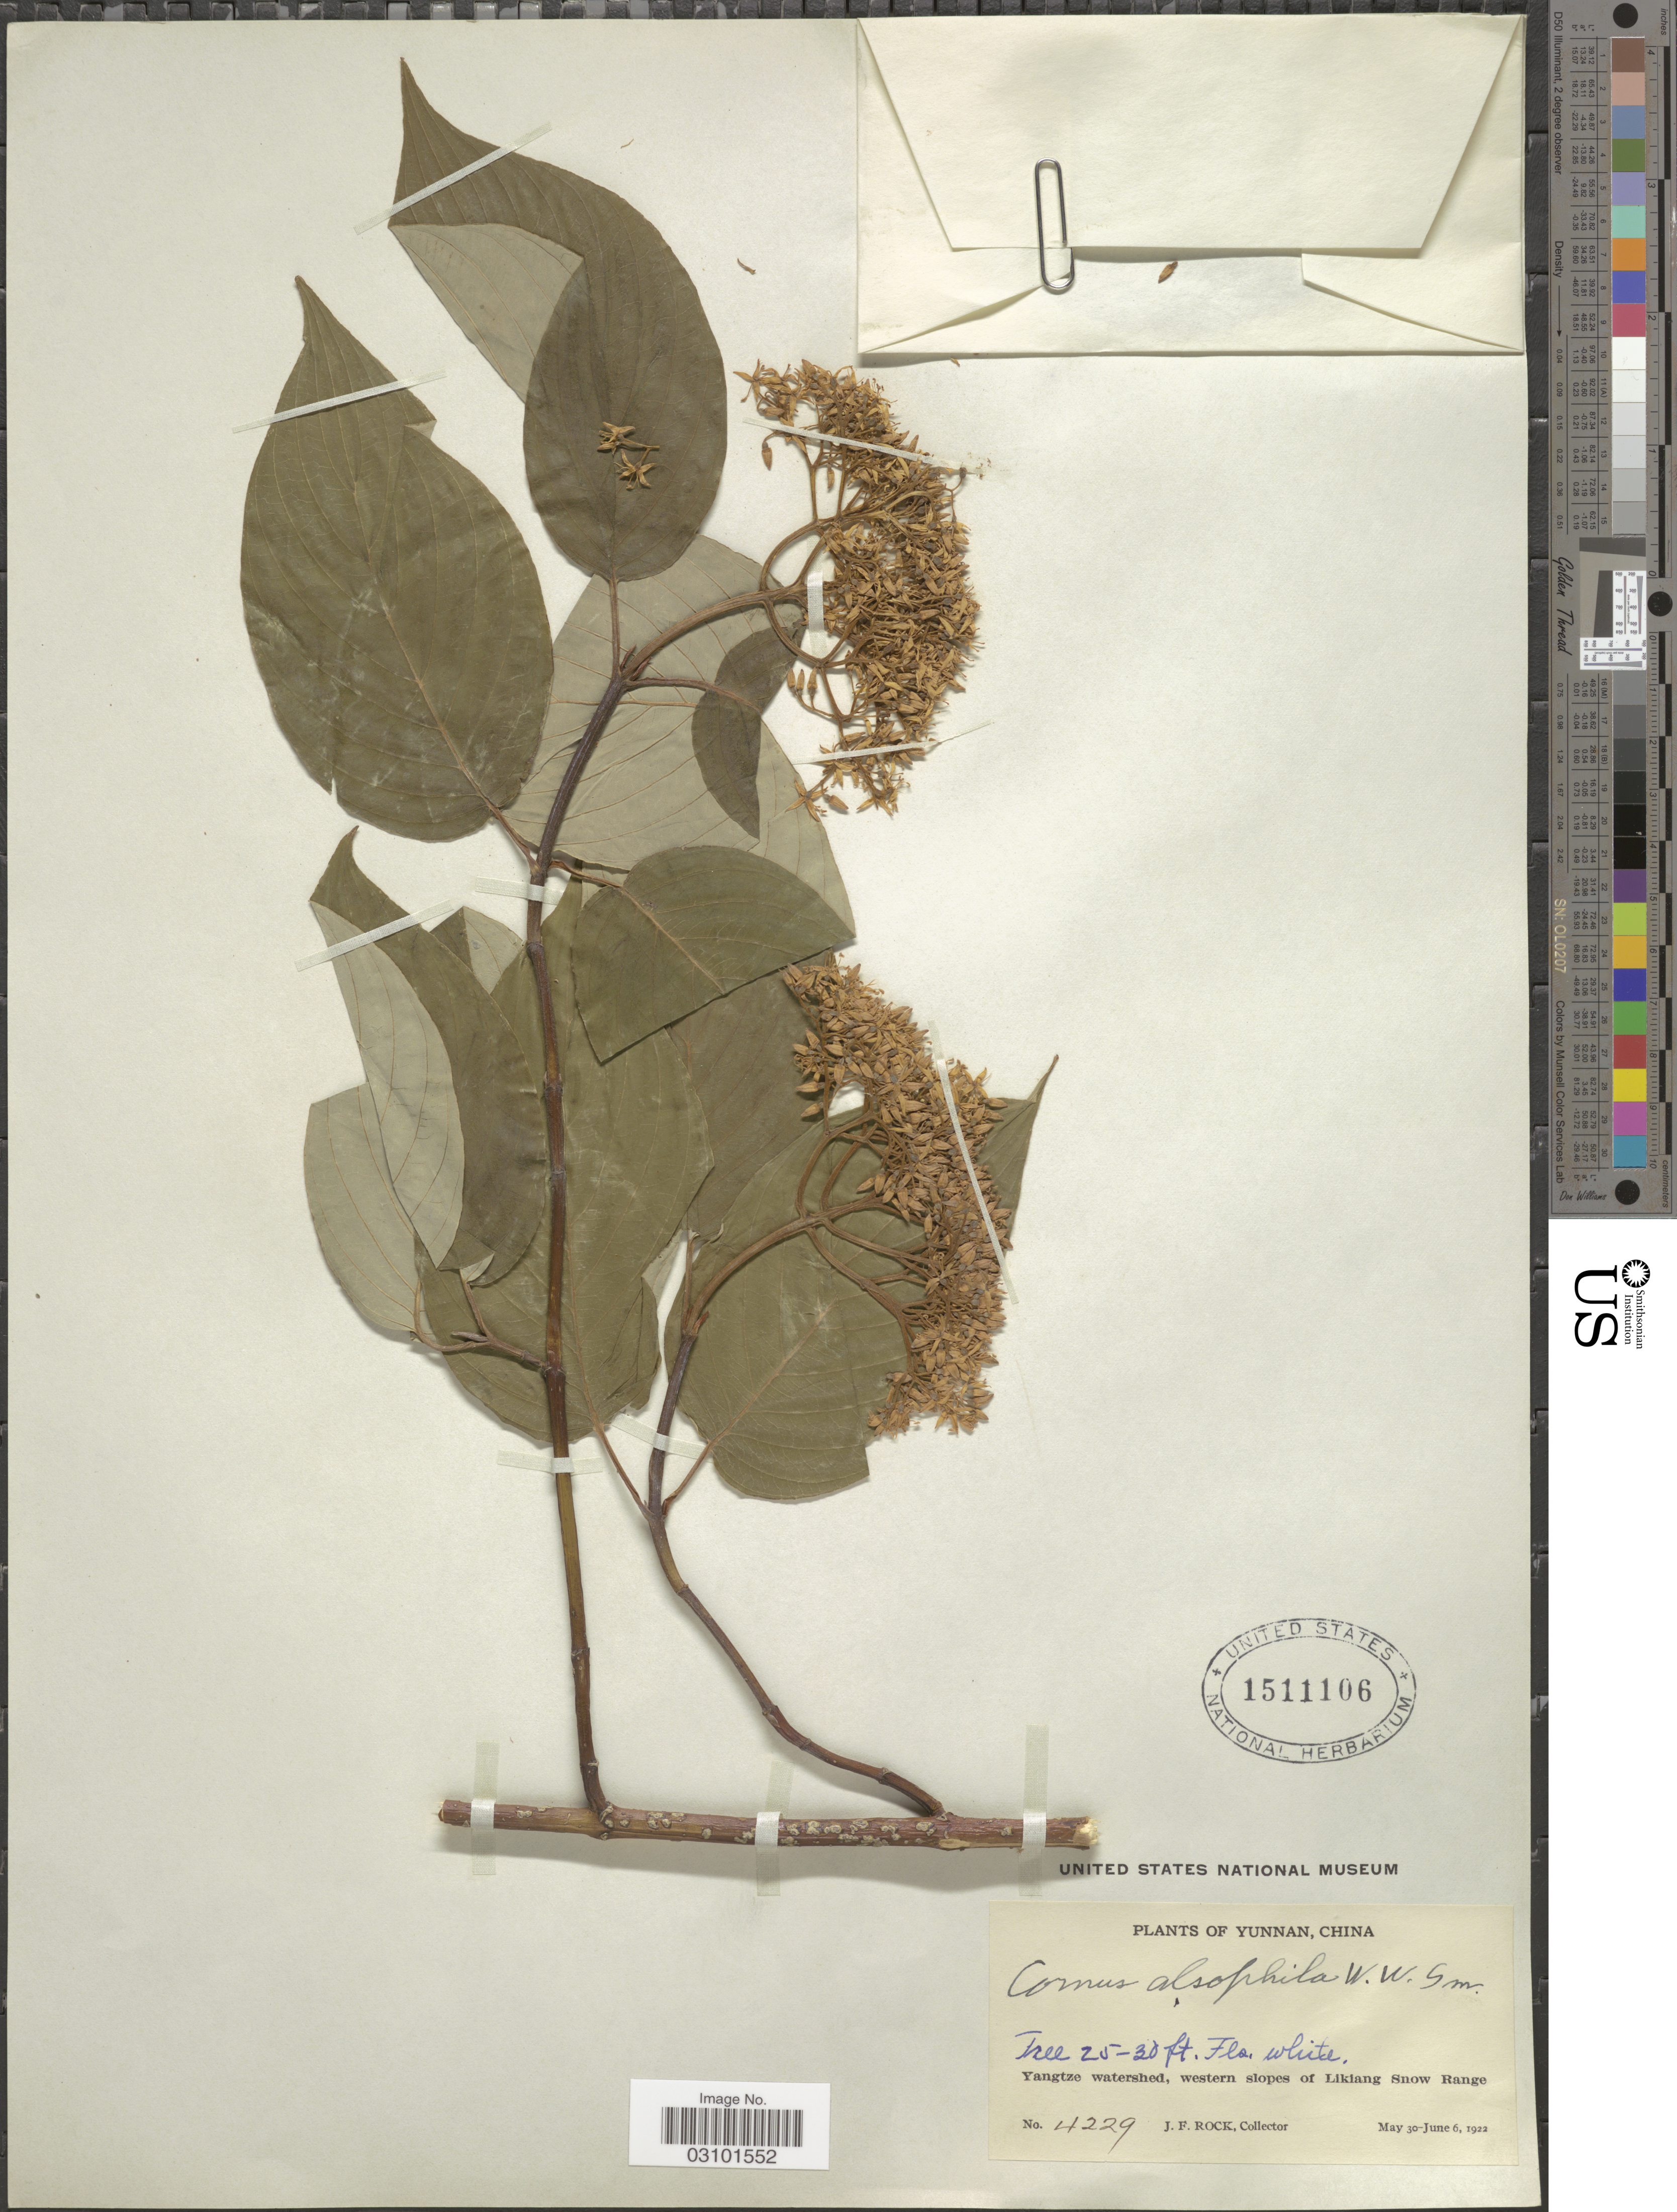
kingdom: Plantae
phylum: Tracheophyta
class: Magnoliopsida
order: Cornales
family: Cornaceae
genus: Cornus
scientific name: Cornus hemsleyi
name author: C.K. Schneid. & Wagnerin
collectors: J. Rock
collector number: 4229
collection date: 1922-05-30/1922-06-06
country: China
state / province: Yunnan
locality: Yangtze watershed, western slopes of Likiang Snow Range.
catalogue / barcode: US 1511106